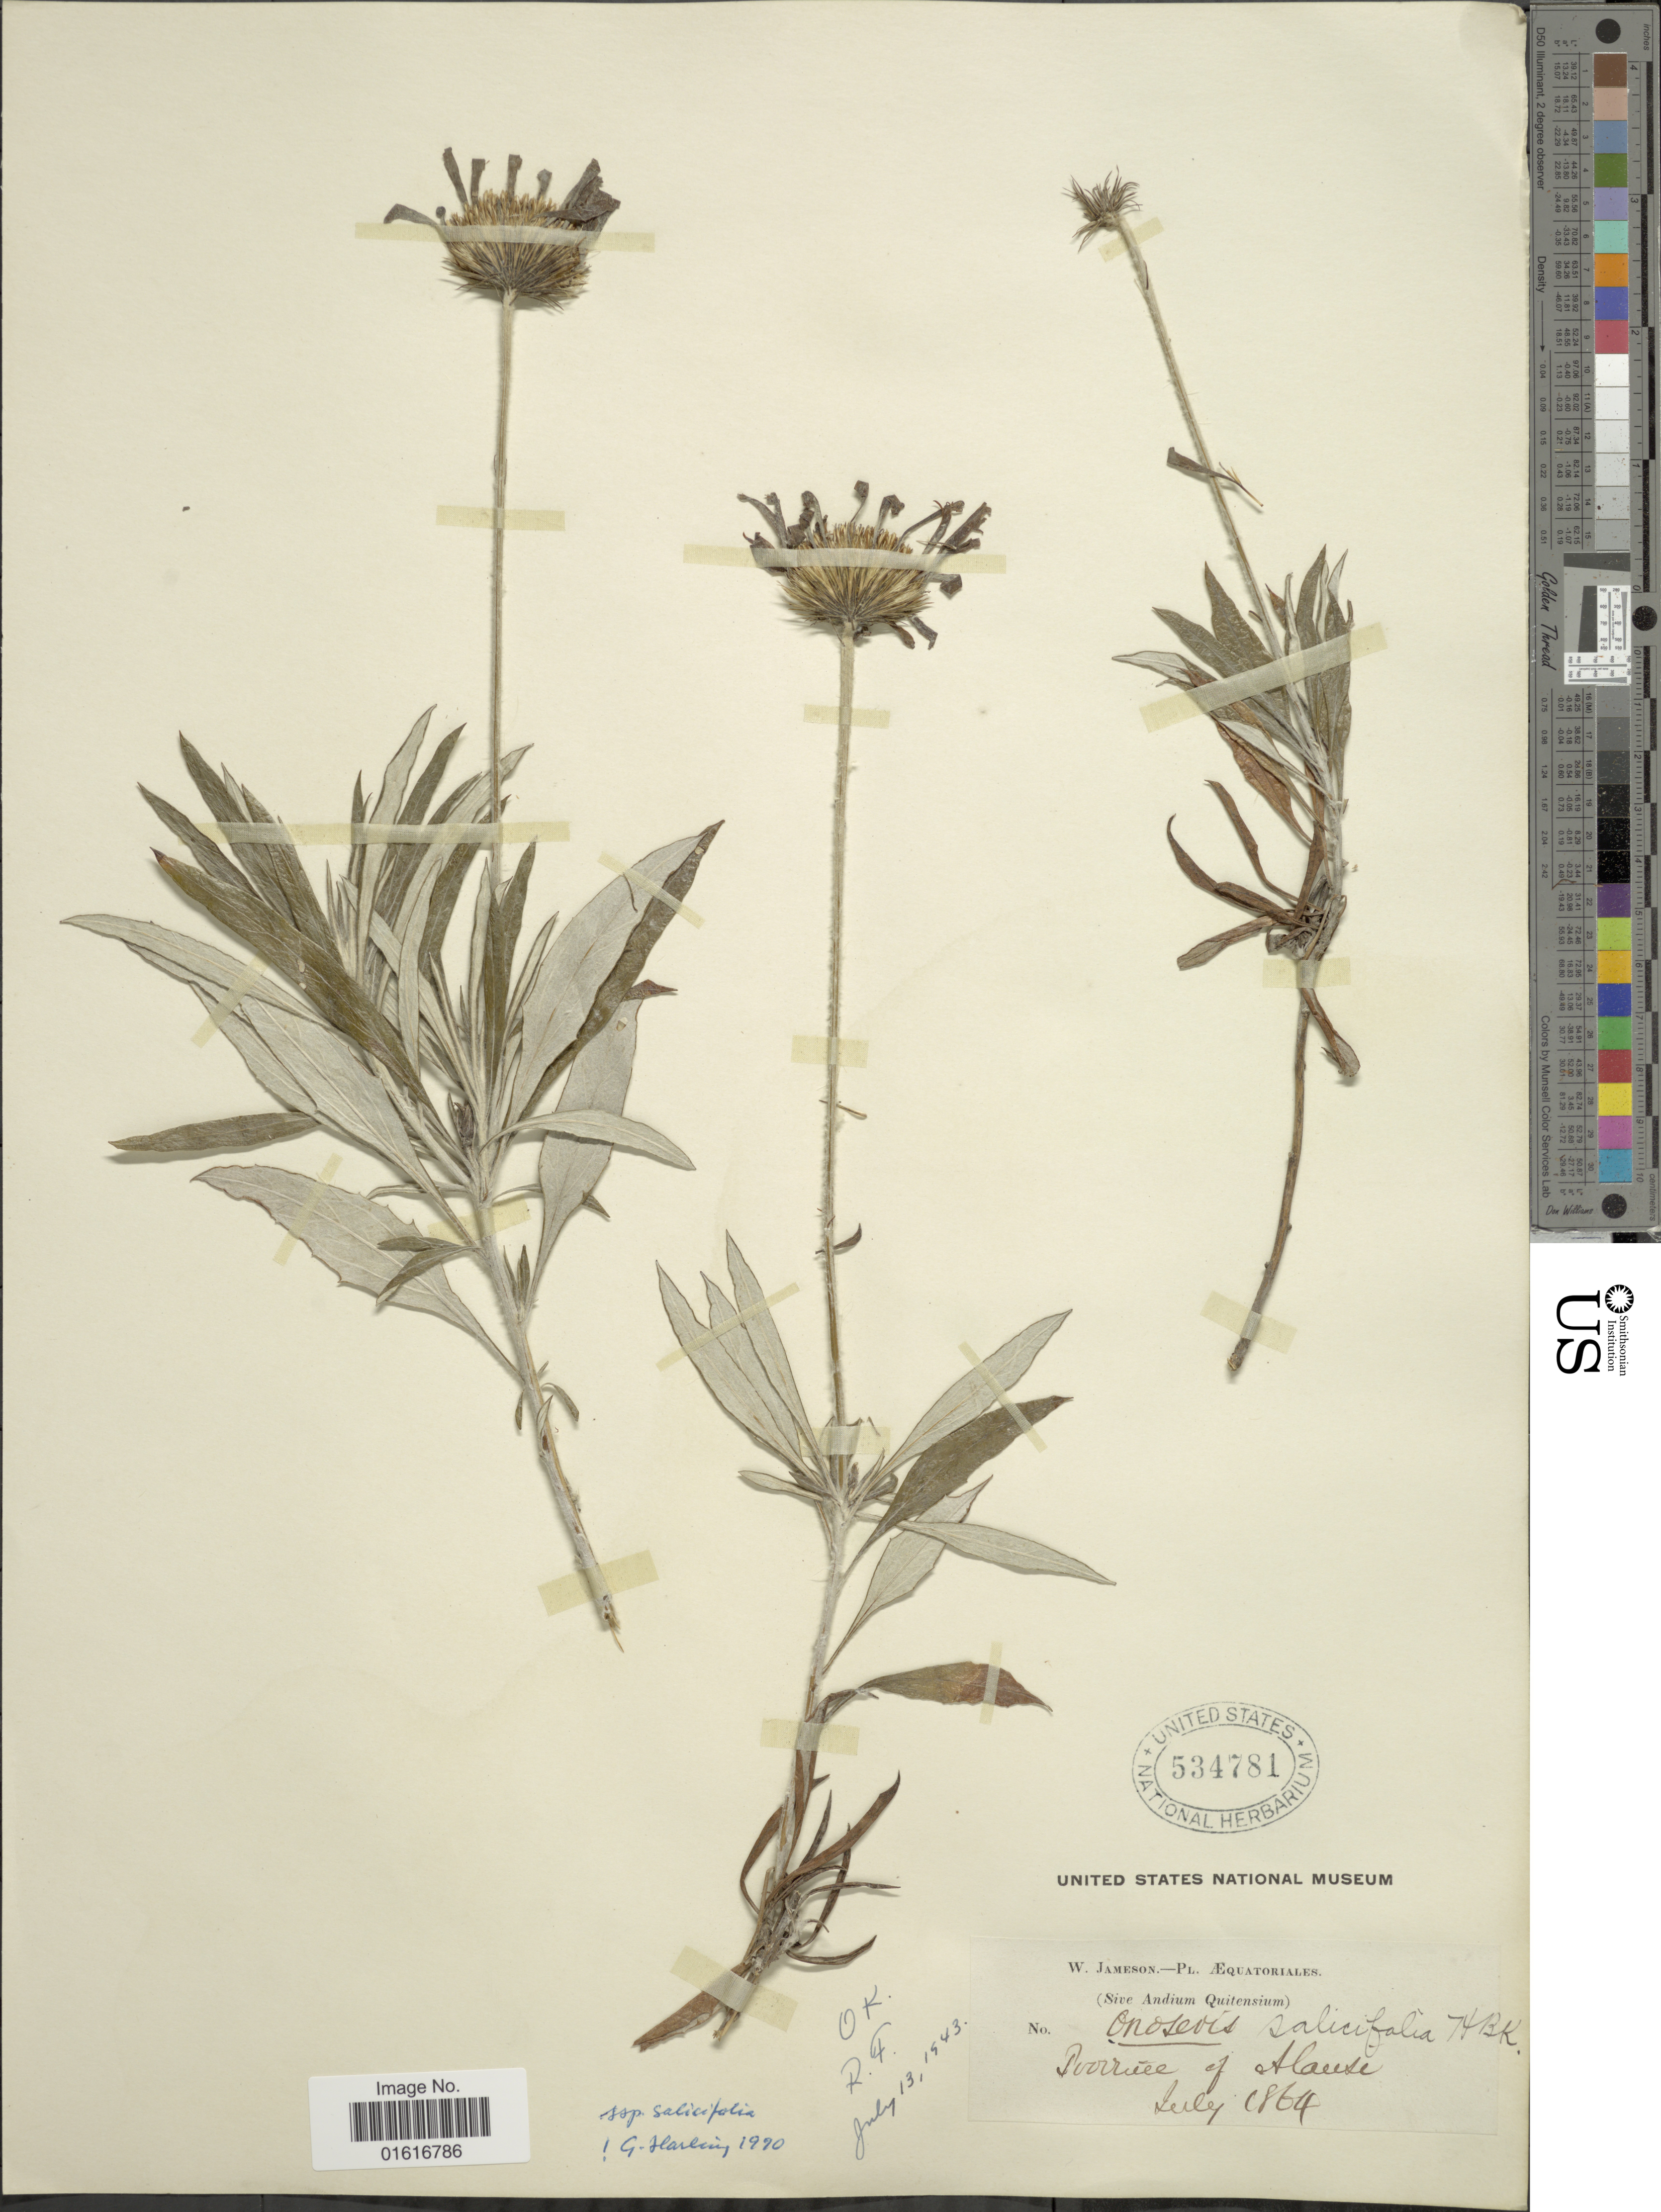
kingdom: Plantae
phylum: Tracheophyta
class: Magnoliopsida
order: Asterales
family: Asteraceae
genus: Onoseris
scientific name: Onoseris salicifolia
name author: Kunth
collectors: W. Jameson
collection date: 1864-07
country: Ecuador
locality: Province of Alausi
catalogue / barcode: US 534781